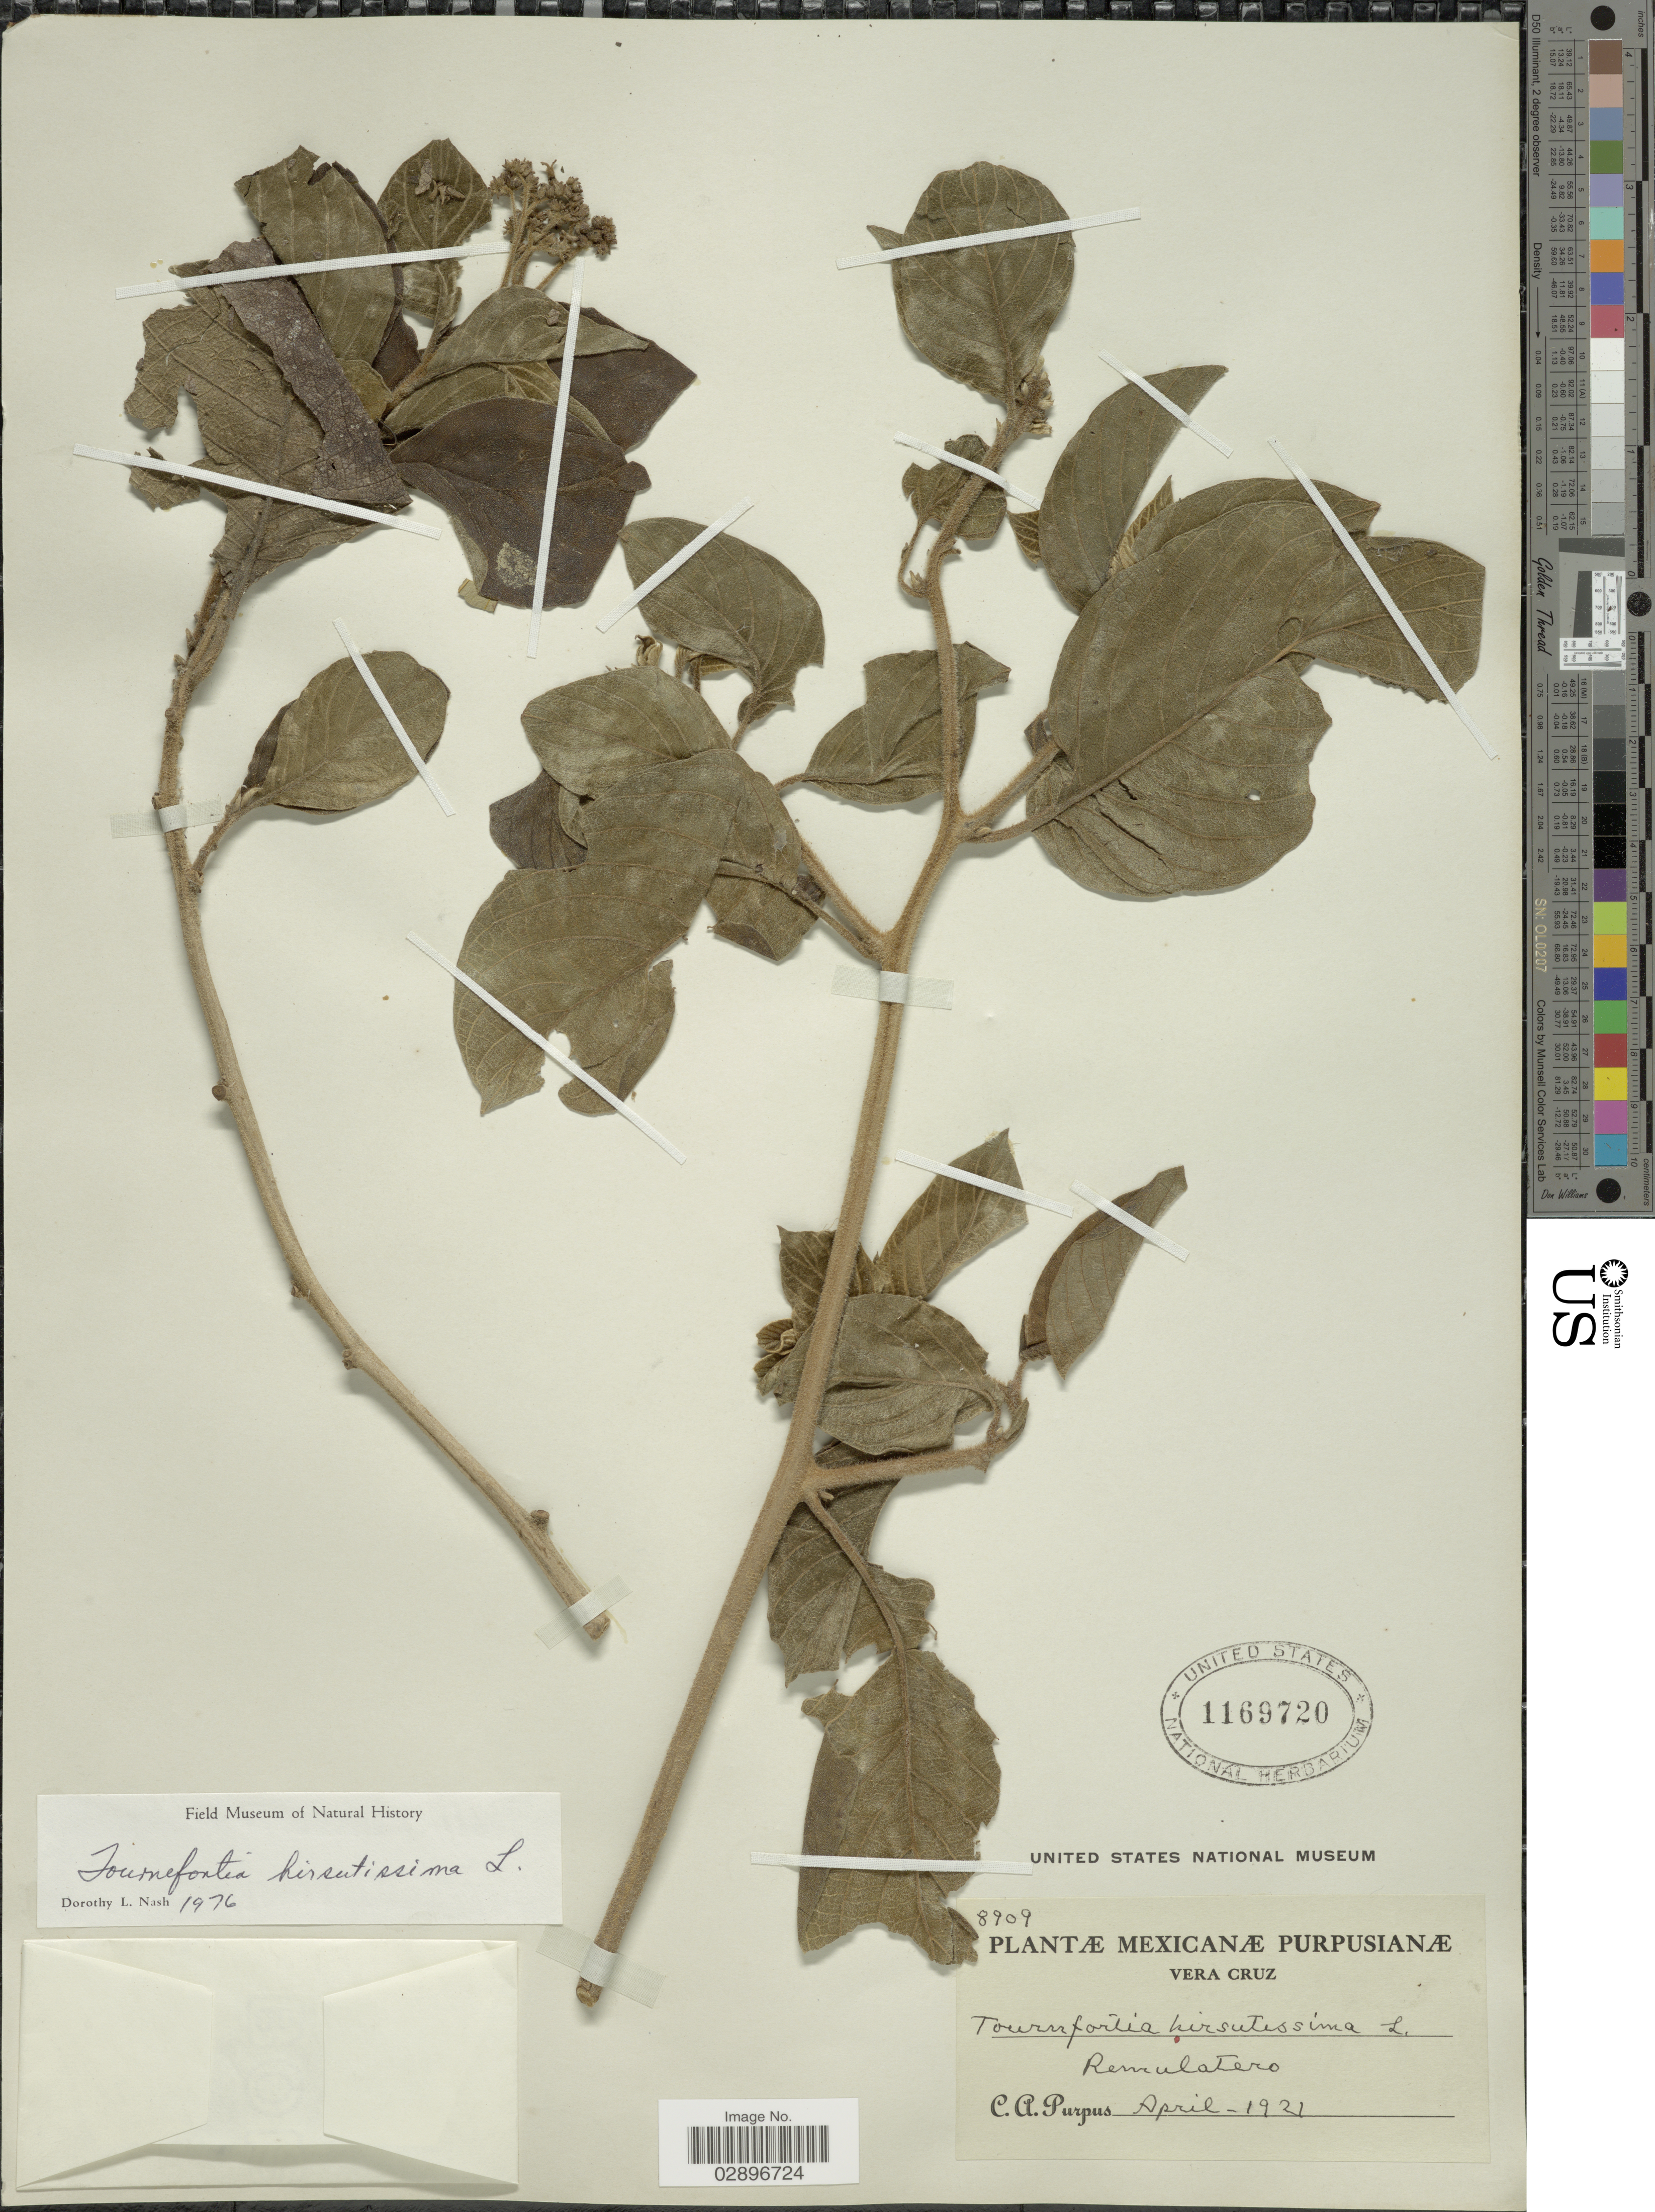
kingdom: Plantae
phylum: Tracheophyta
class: Magnoliopsida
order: Boraginales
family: Heliotropiaceae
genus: Tournefortia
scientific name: Tournefortia hirsutissima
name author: L.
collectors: C. A. Purpus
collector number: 8909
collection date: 1921-04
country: Mexico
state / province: Veracruz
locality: Vera Cruz. Remulatero.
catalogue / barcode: US 1169720